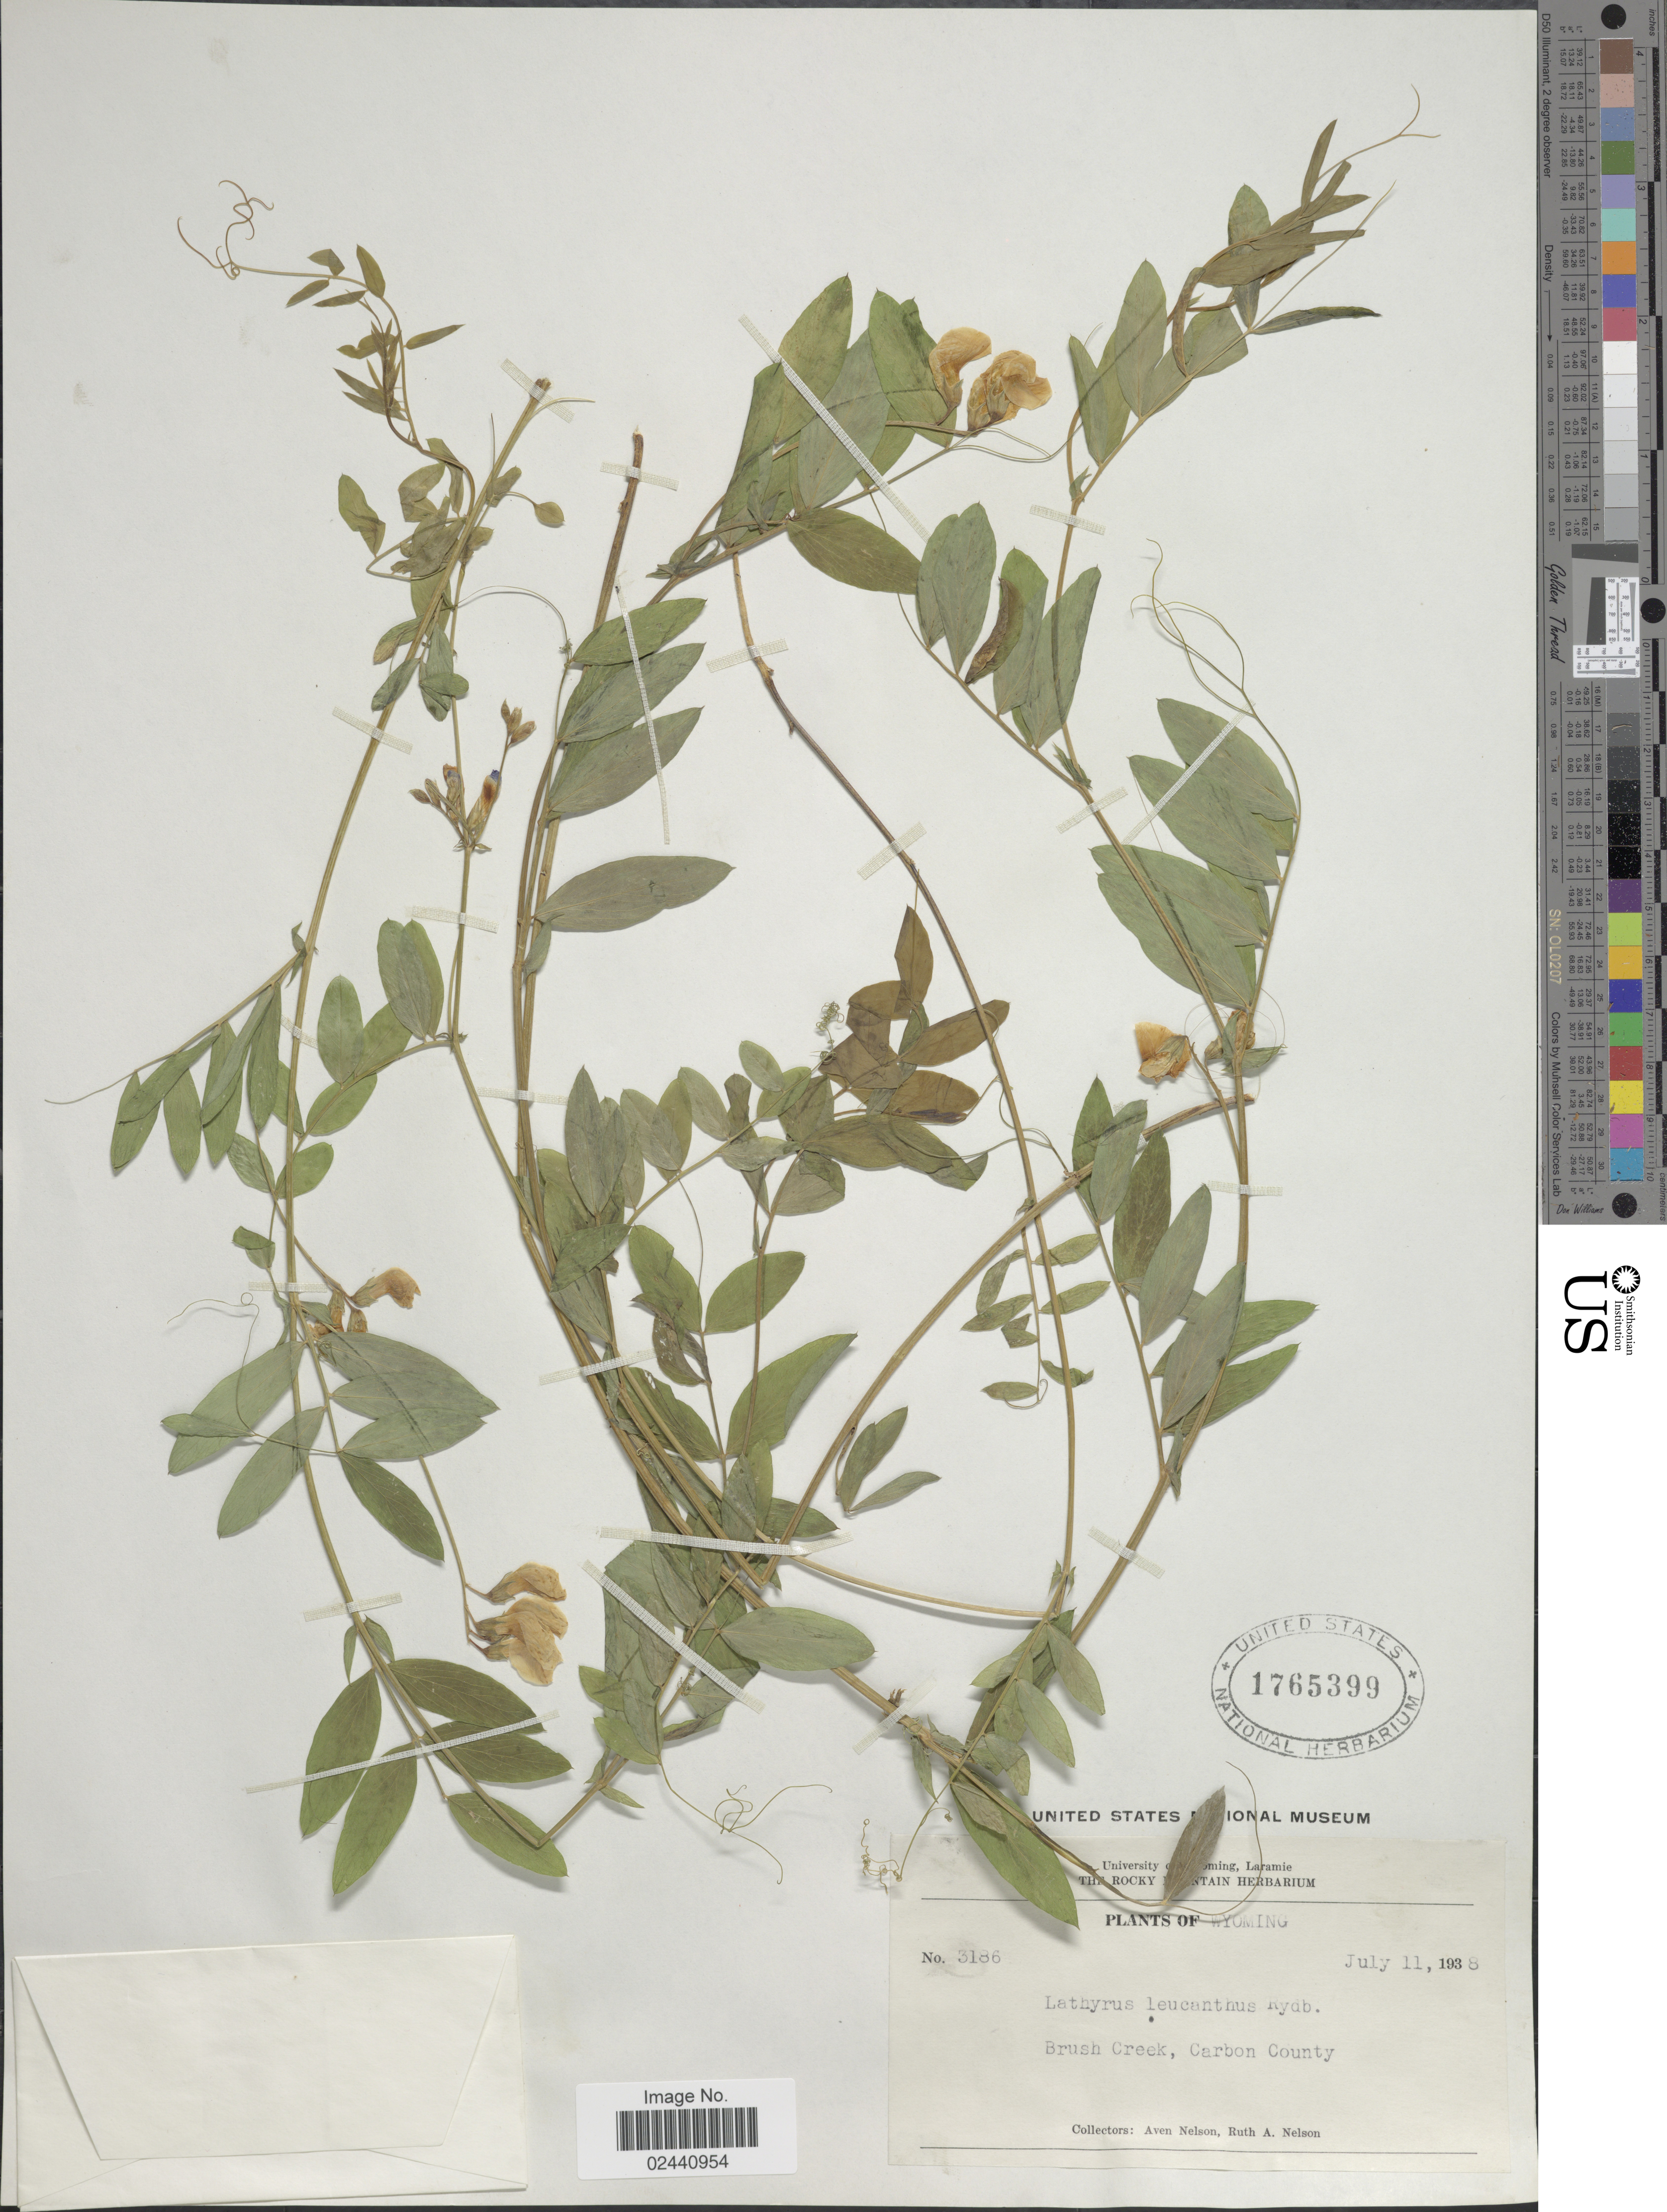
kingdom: Plantae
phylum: Tracheophyta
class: Magnoliopsida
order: Fabales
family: Fabaceae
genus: Lathyrus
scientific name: Lathyrus leucanthus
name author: Rydb.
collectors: A. Nelson & R. A. Nelson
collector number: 3186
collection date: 1938-07-11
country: United States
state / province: Wyoming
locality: Brush Creek, Carbon County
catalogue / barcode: US 1765399